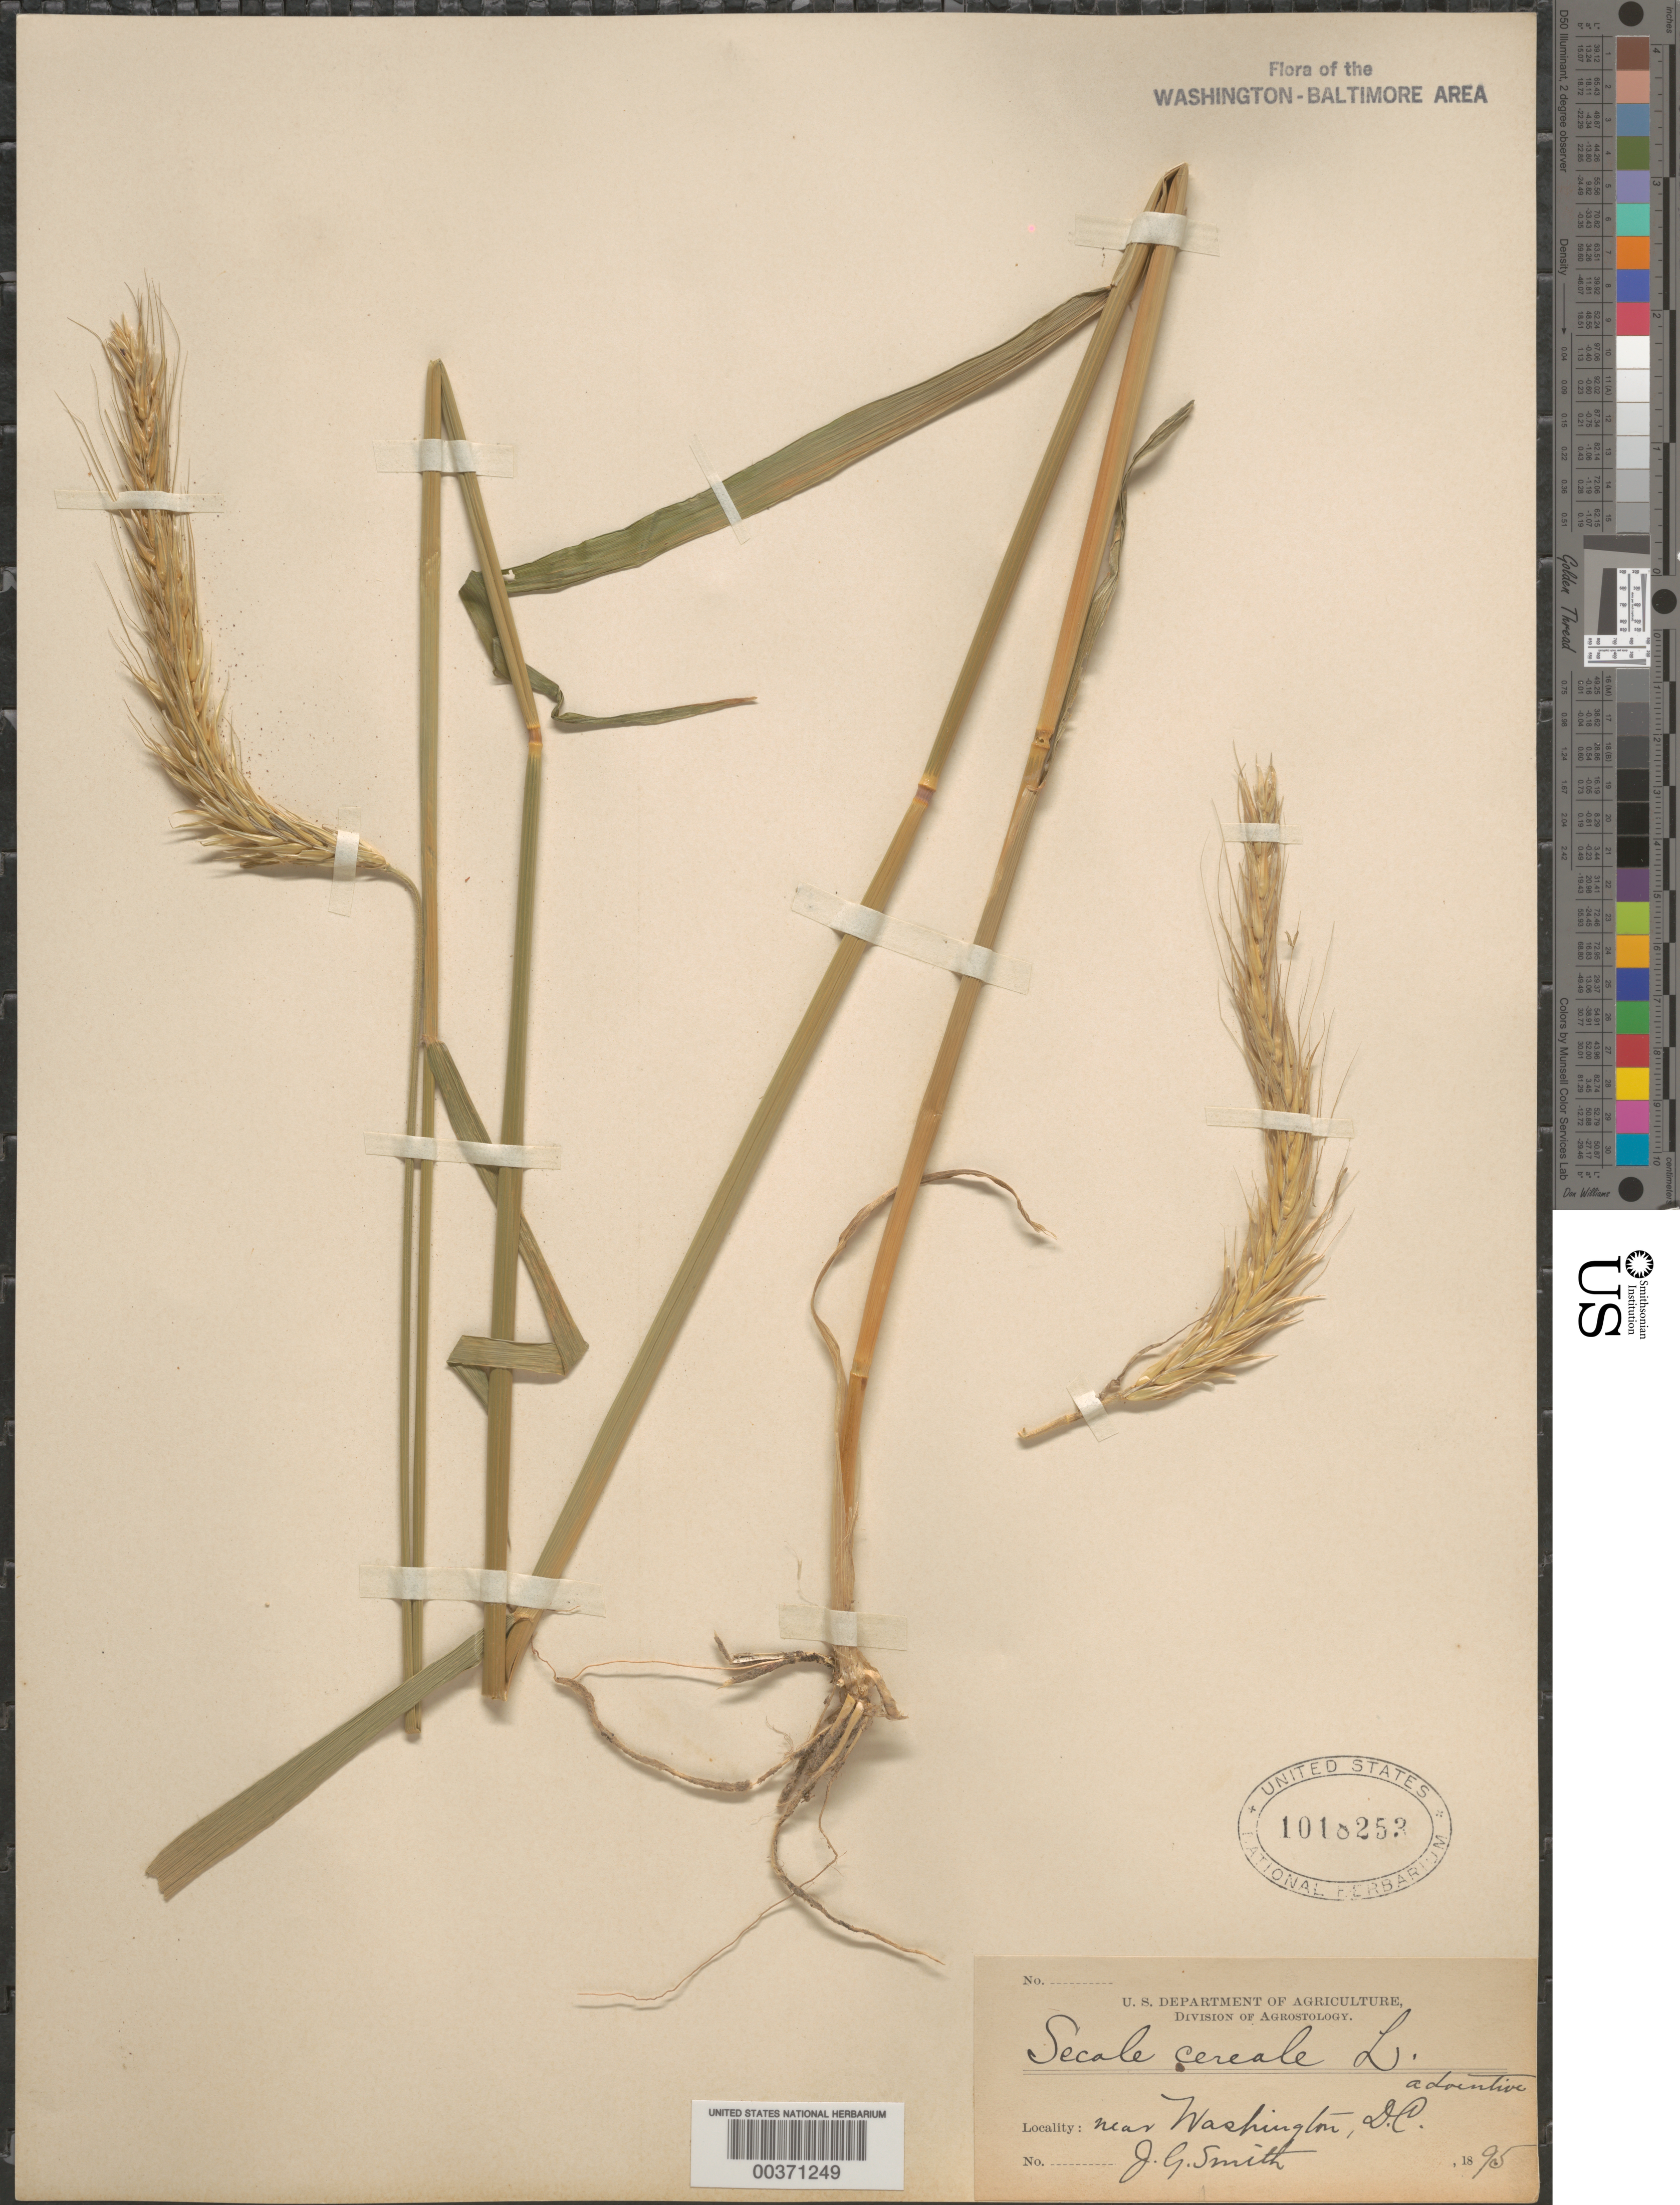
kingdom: Plantae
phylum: Tracheophyta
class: Liliopsida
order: Poales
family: Poaceae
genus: Secale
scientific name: Secale cereale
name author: L.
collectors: J. G. Smith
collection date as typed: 1895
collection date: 1895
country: United States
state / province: District of Columbia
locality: Washington dc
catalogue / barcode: US 1018253